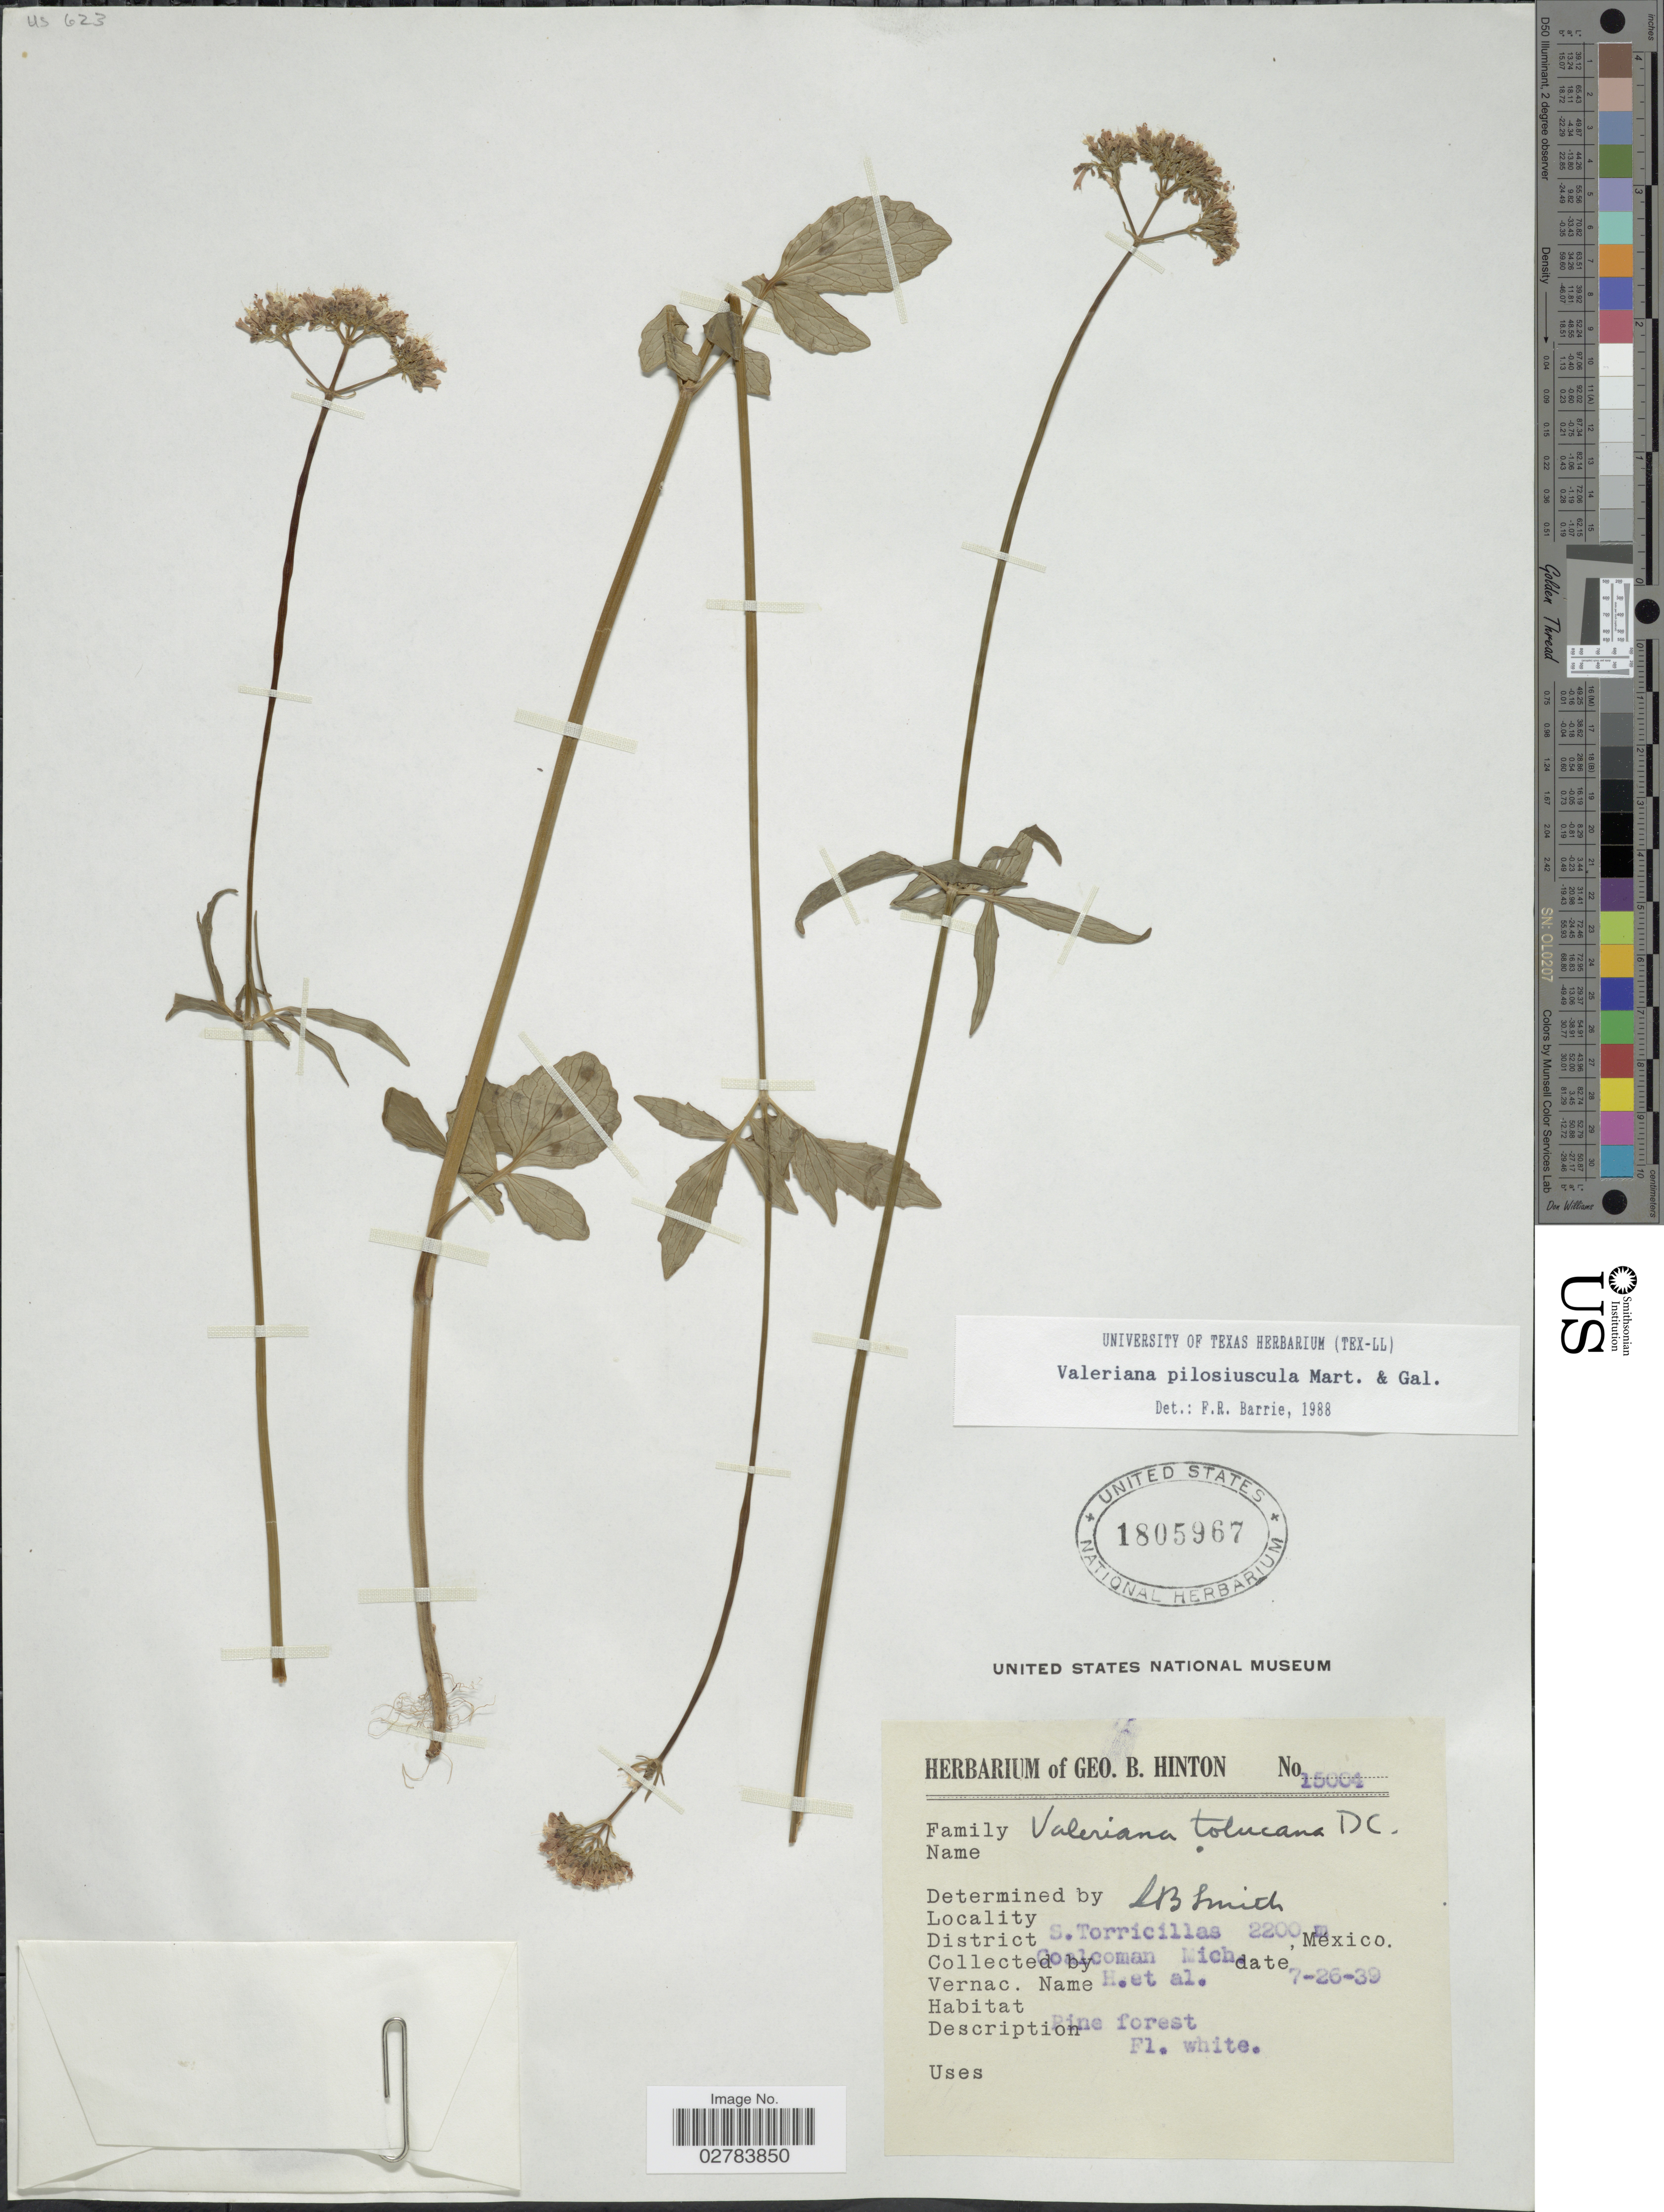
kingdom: Plantae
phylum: Tracheophyta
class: Magnoliopsida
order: Dipsacales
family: Caprifoliaceae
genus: Valeriana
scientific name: Valeriana pilosiuscula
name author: M. Martens & Galeotti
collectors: G. B. Hinton & et al.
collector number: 15004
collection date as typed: Transcribed d/m/y: 26/7/39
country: Mexico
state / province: Michoacán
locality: S. Torricillas, Coalcoman Mich.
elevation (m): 2200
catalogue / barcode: US 1805967